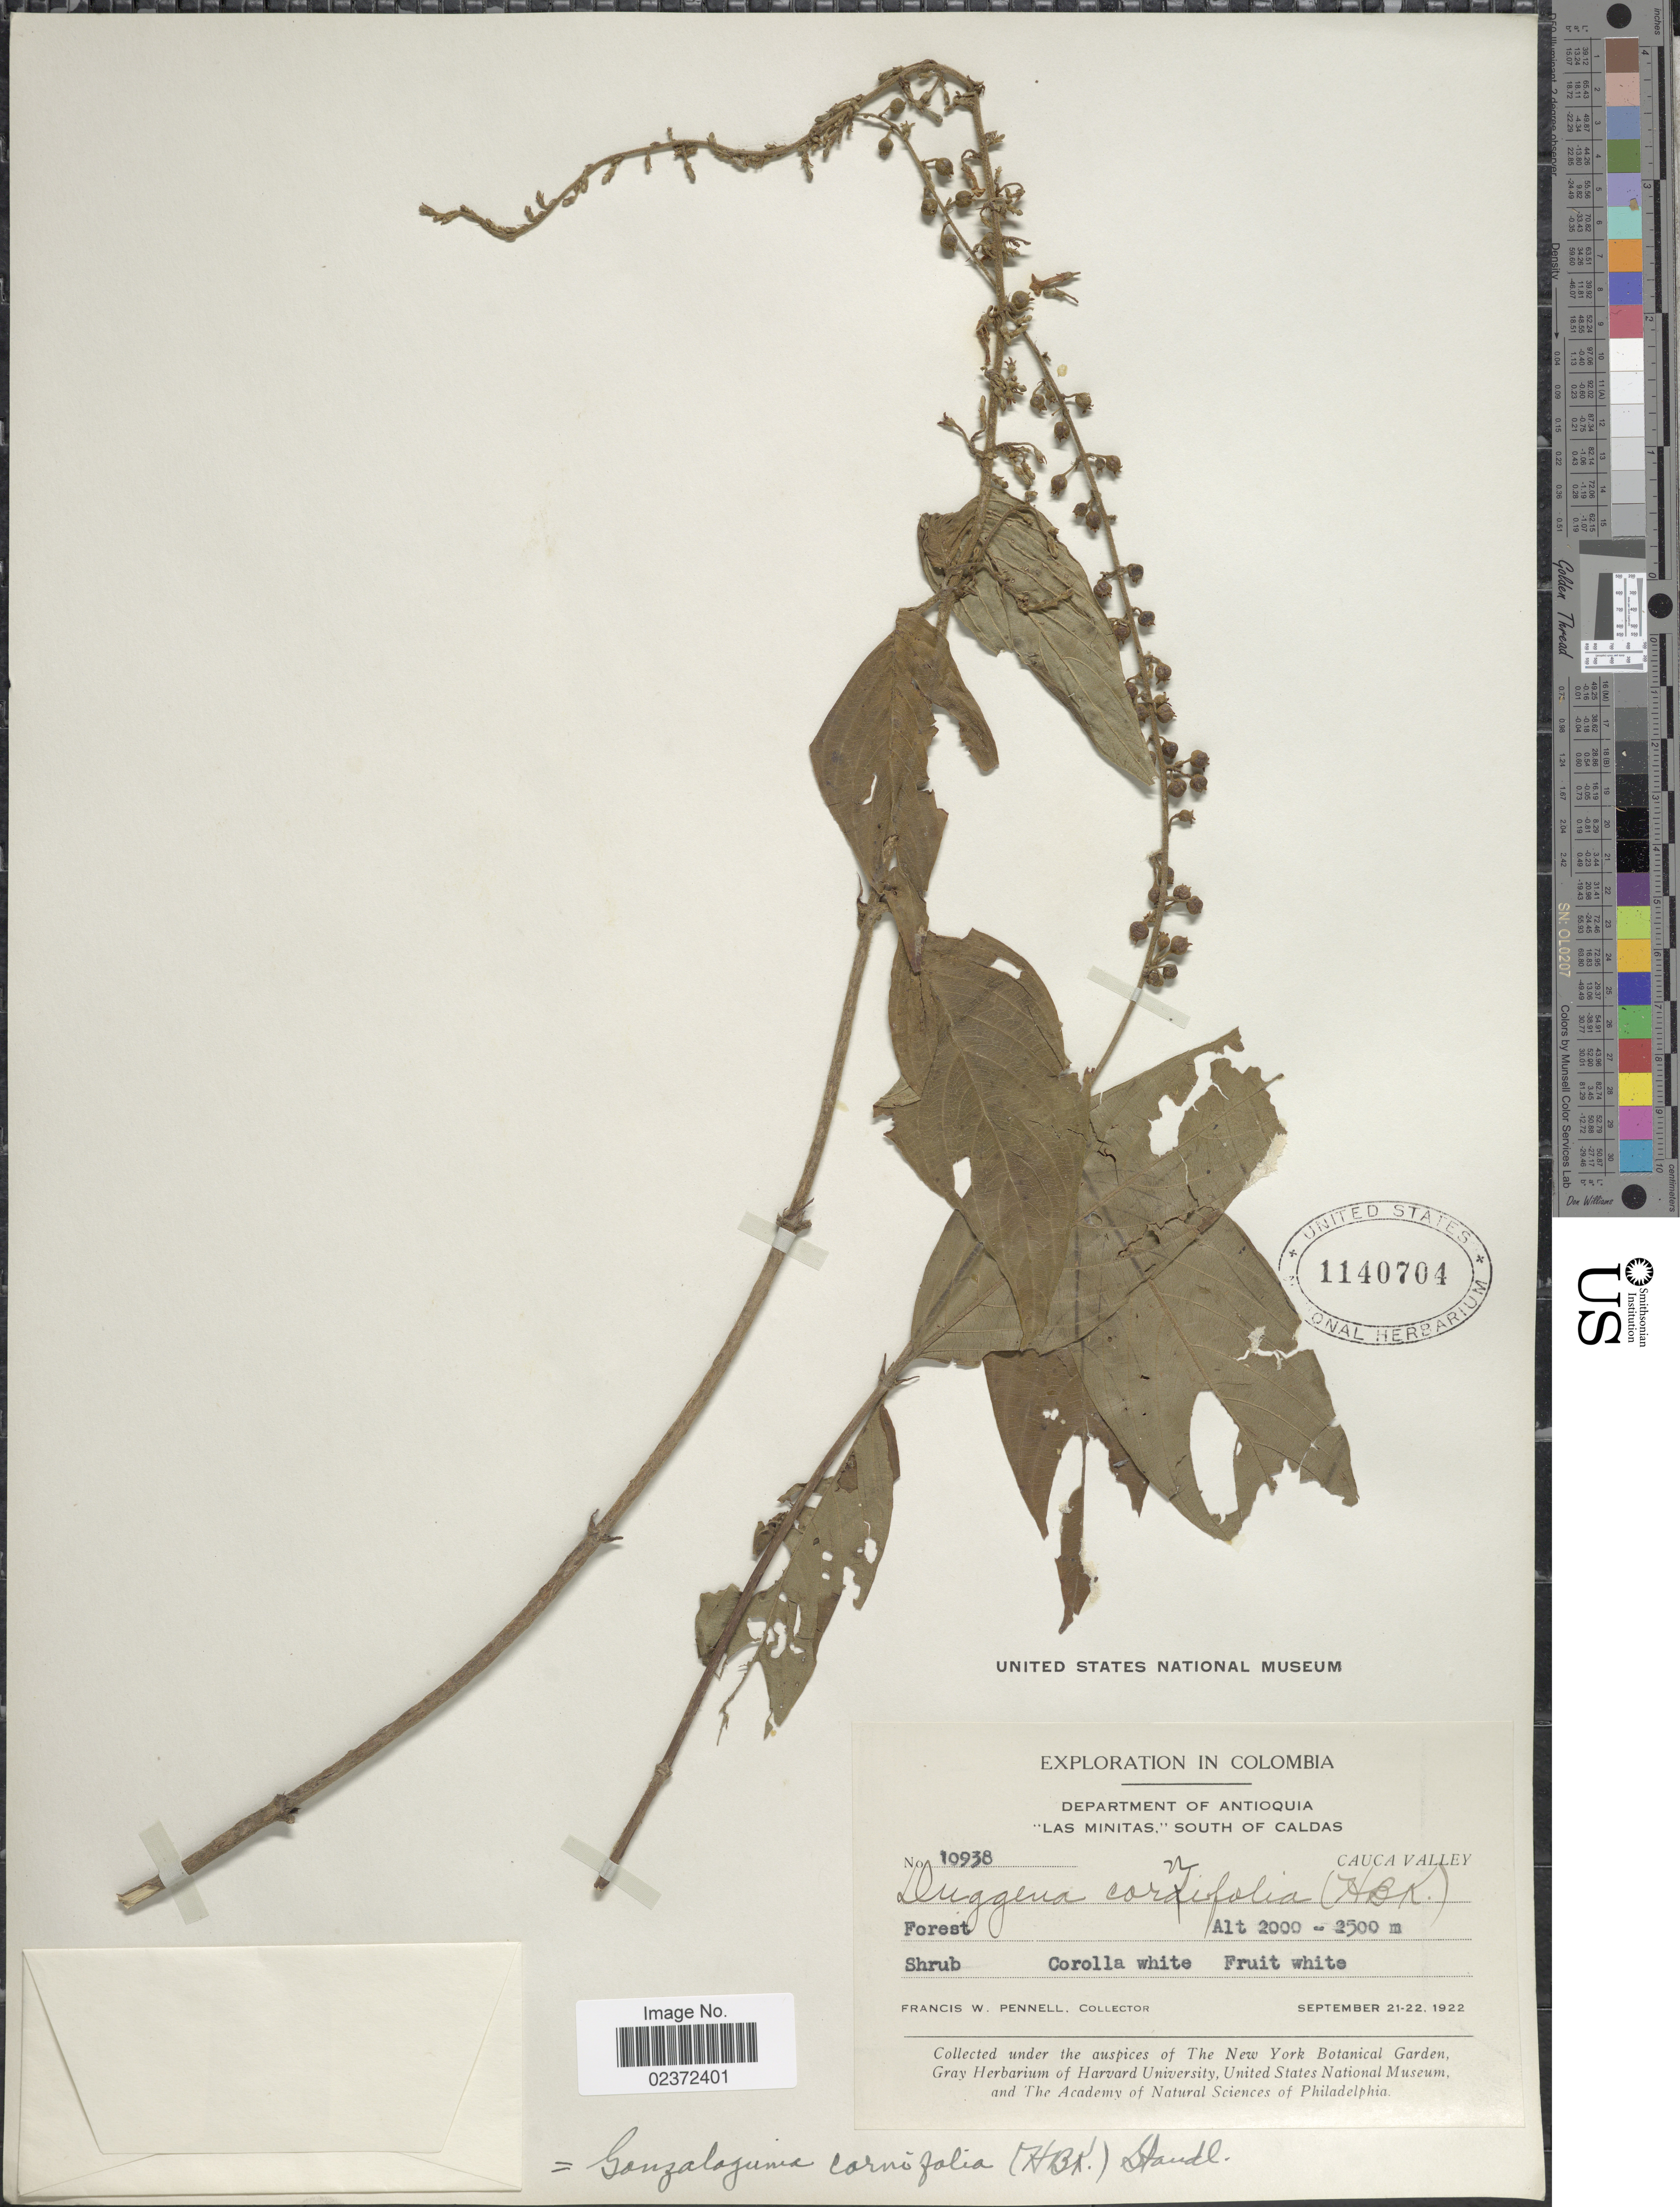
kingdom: Plantae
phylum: Tracheophyta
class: Magnoliopsida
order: Gentianales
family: Rubiaceae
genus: Gonzalagunia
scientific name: Gonzalagunia cornifolia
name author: (Kunth) Standl.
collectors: F. W. Pennell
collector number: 10938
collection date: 1922-09-21/1922-09-22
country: Colombia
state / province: Cauca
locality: Department of Antioquia 'Las Minitas,' South of Caldas, cauca Valley, Forest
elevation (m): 2000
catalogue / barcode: US 1140704